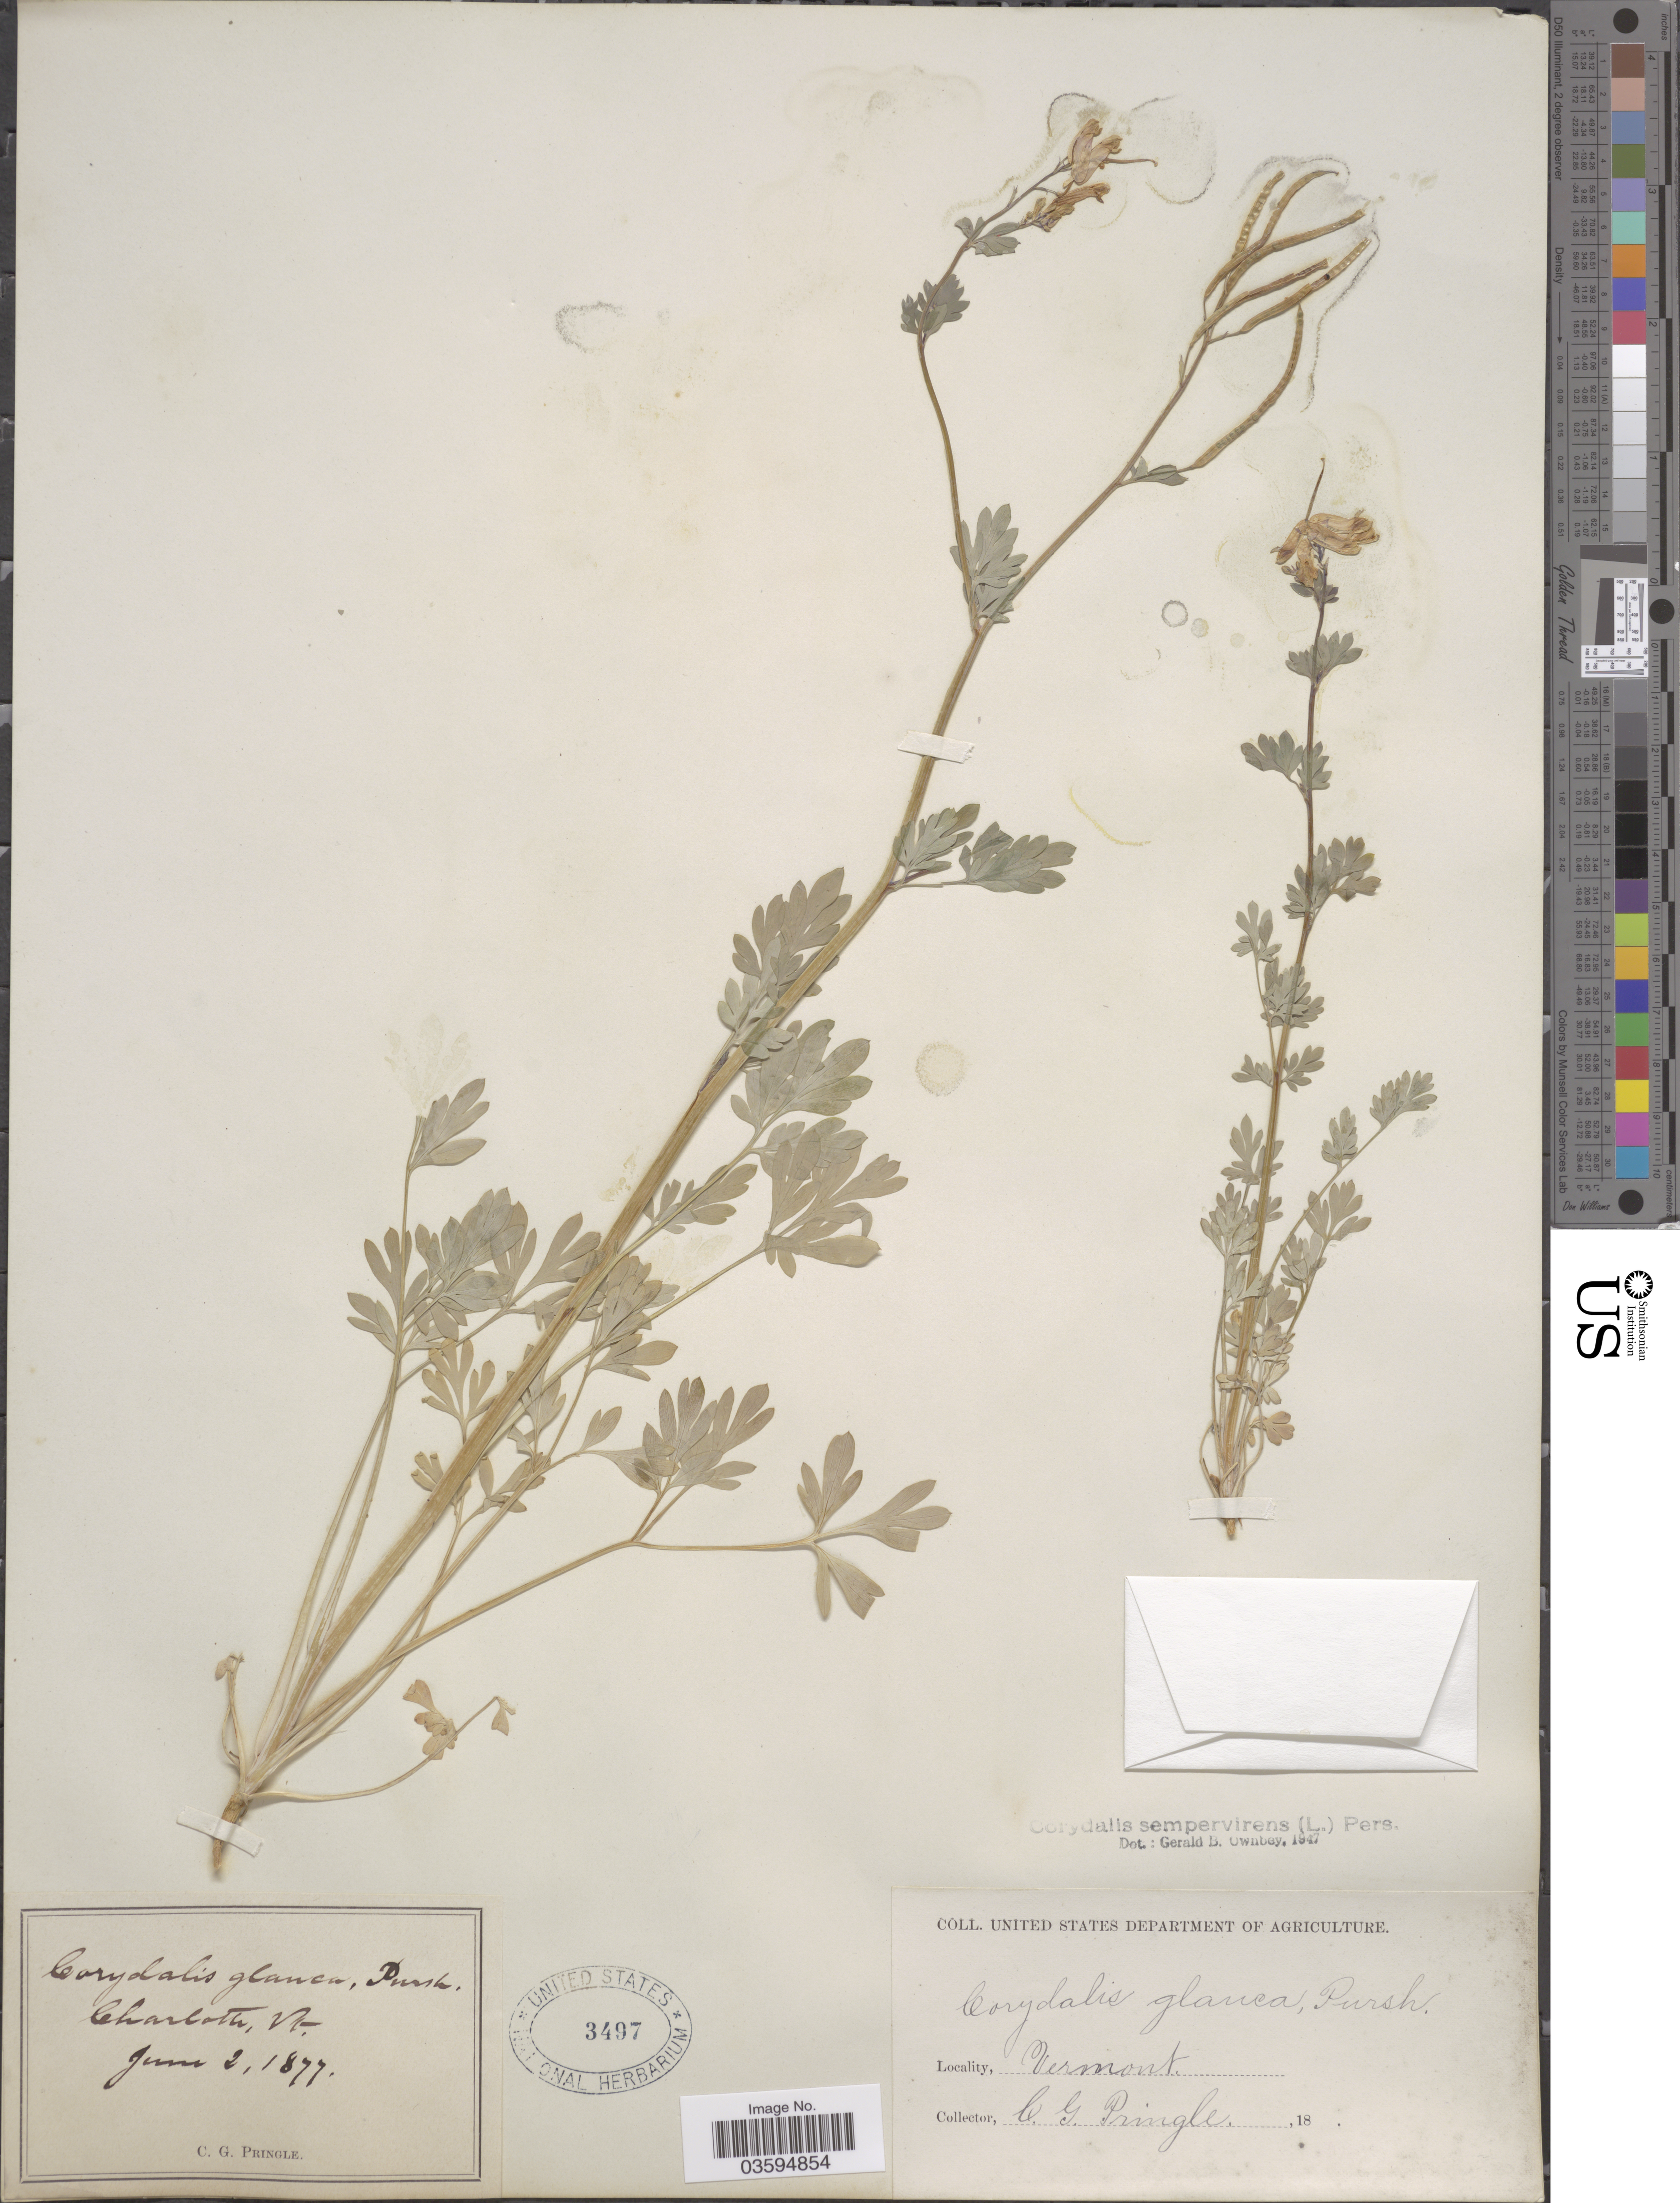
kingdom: Plantae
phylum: Tracheophyta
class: Magnoliopsida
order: Ranunculales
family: Papaveraceae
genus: Capnoides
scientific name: Capnoides sempervirens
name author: (L.) Borkh.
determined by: Strong, M. T., (US), Smithsonian Institution - National Museum of Natural History (UNITED STATES)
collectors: C. G. Pringle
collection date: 1877-06-02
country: United States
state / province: Vermont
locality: Charlotte.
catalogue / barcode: US 3497